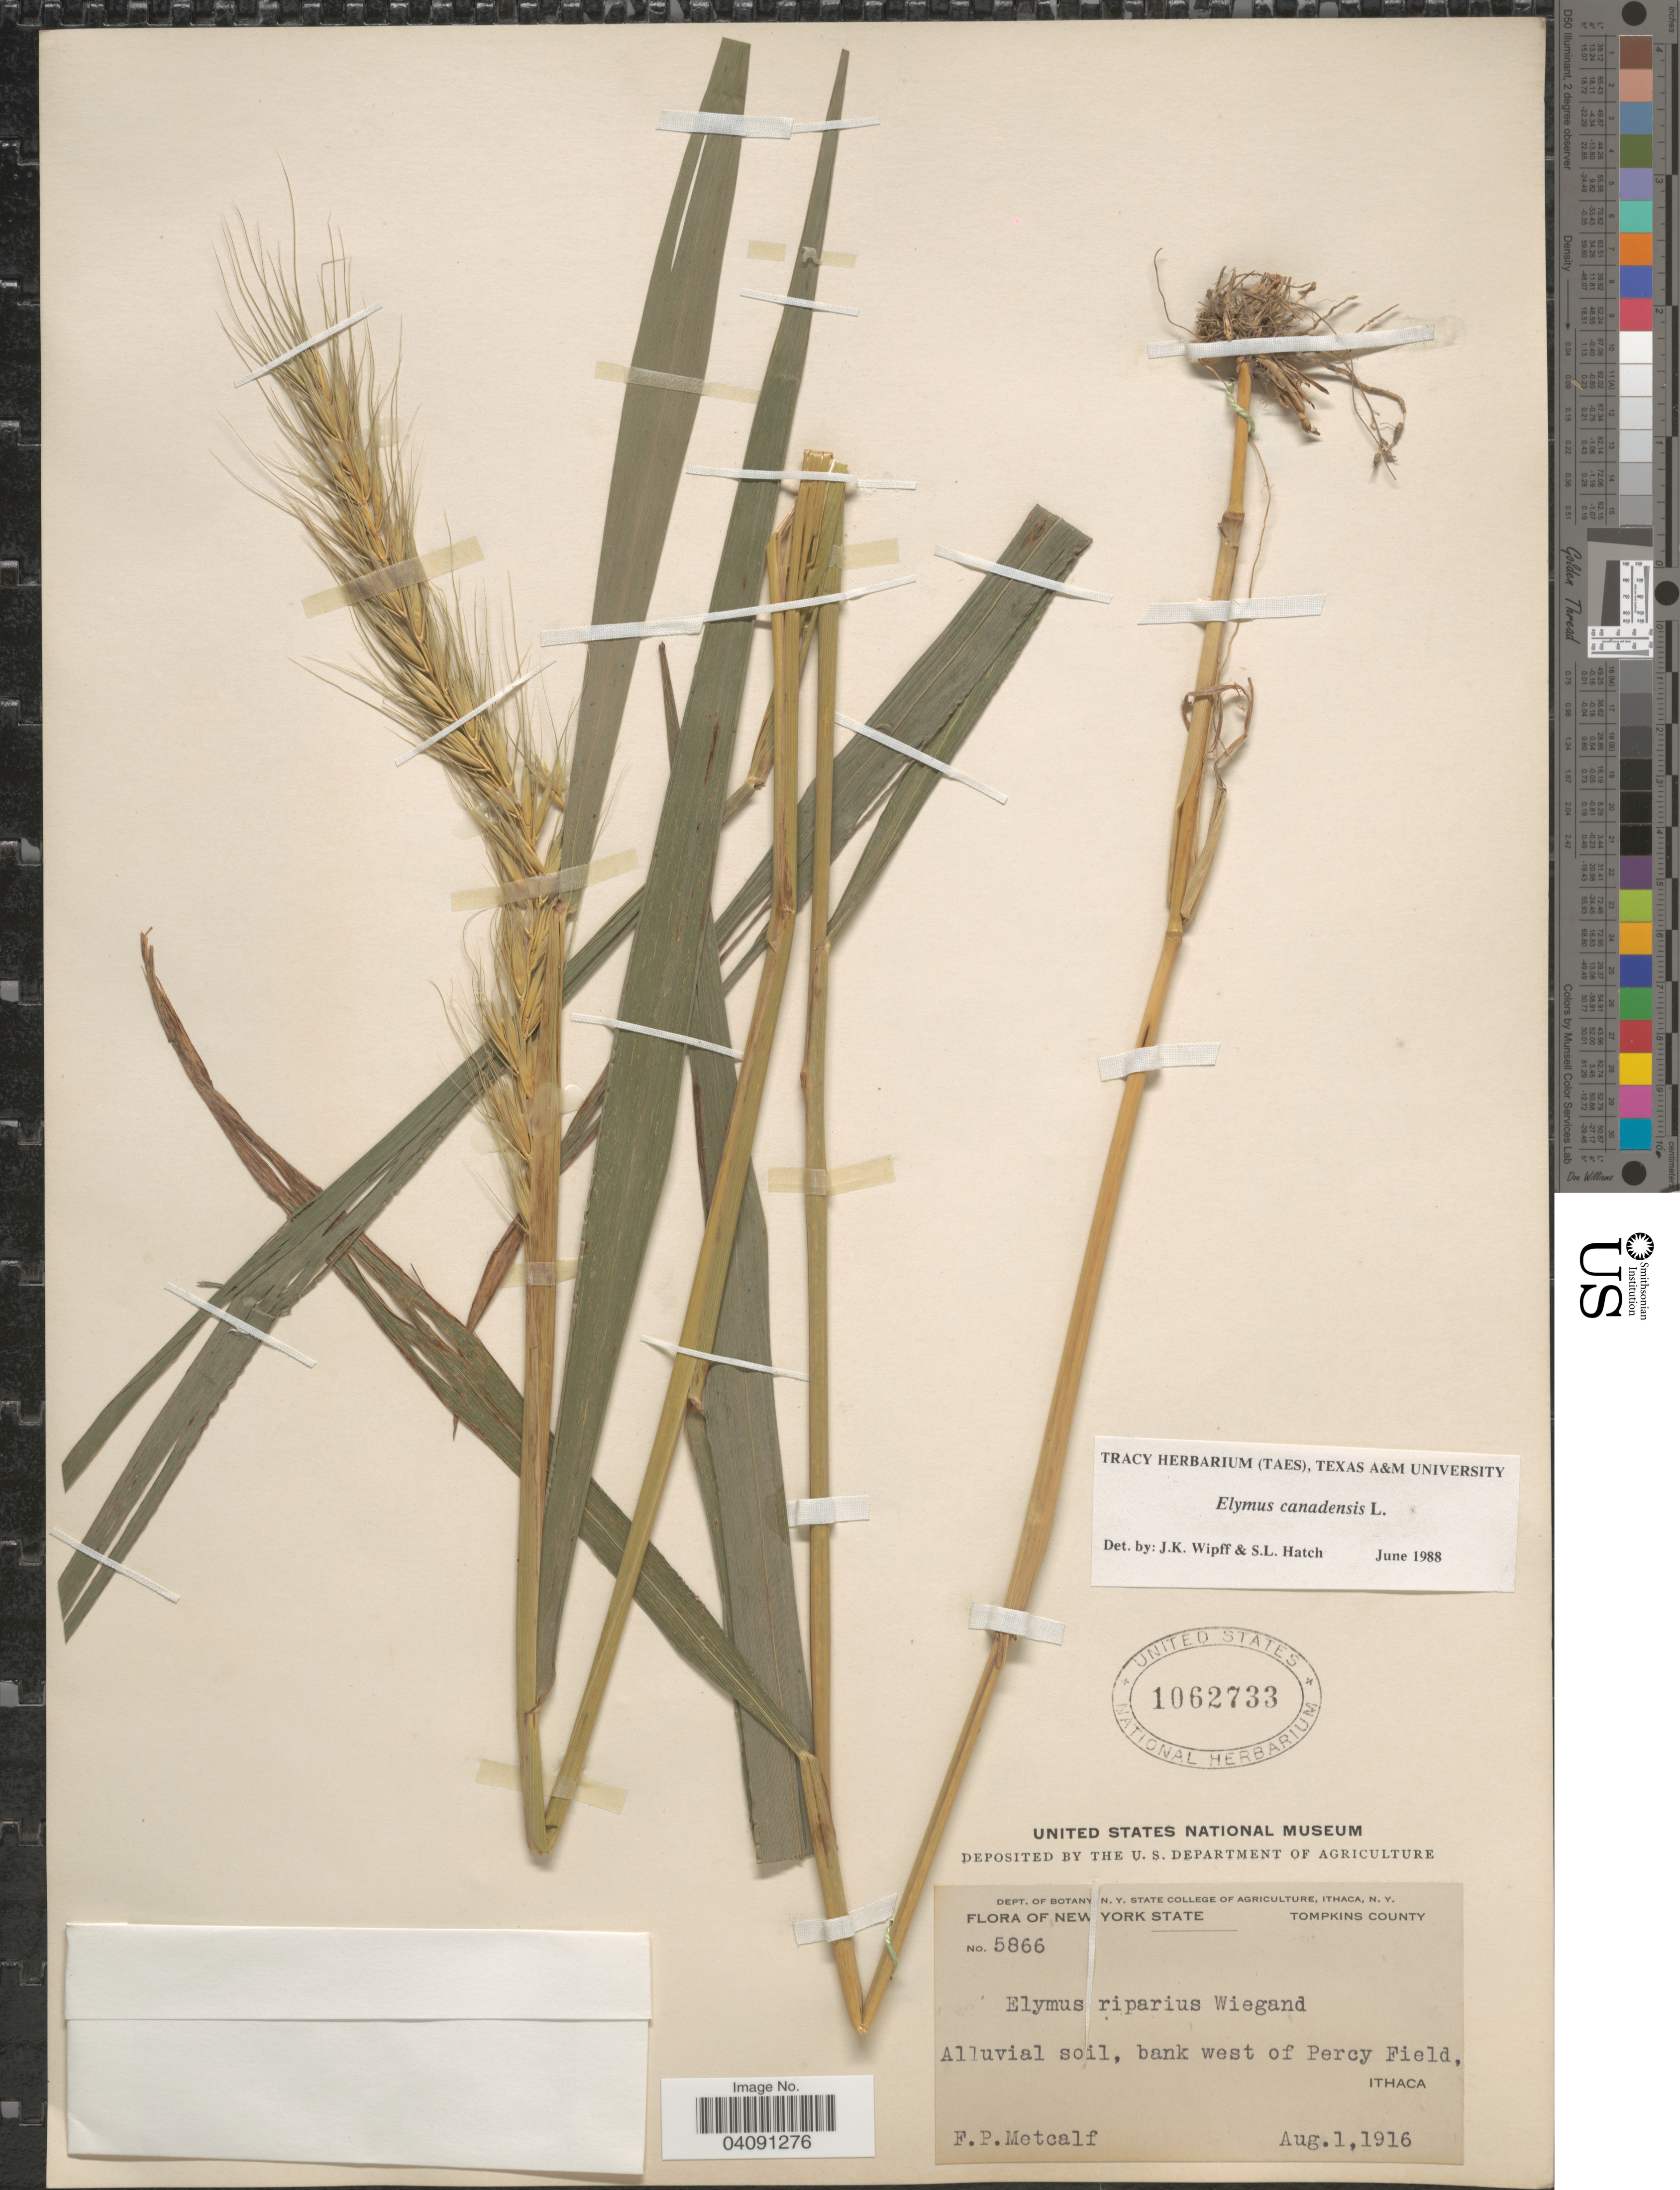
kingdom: Plantae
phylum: Tracheophyta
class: Liliopsida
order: Poales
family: Poaceae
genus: Elymus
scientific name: Elymus canadensis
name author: L.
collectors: F. Metcalf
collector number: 5866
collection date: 1916-08-01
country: United States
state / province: New York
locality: Tompkins County. Alluvial soil, bank west of Percy Field, Ithaca.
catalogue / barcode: US 1062733